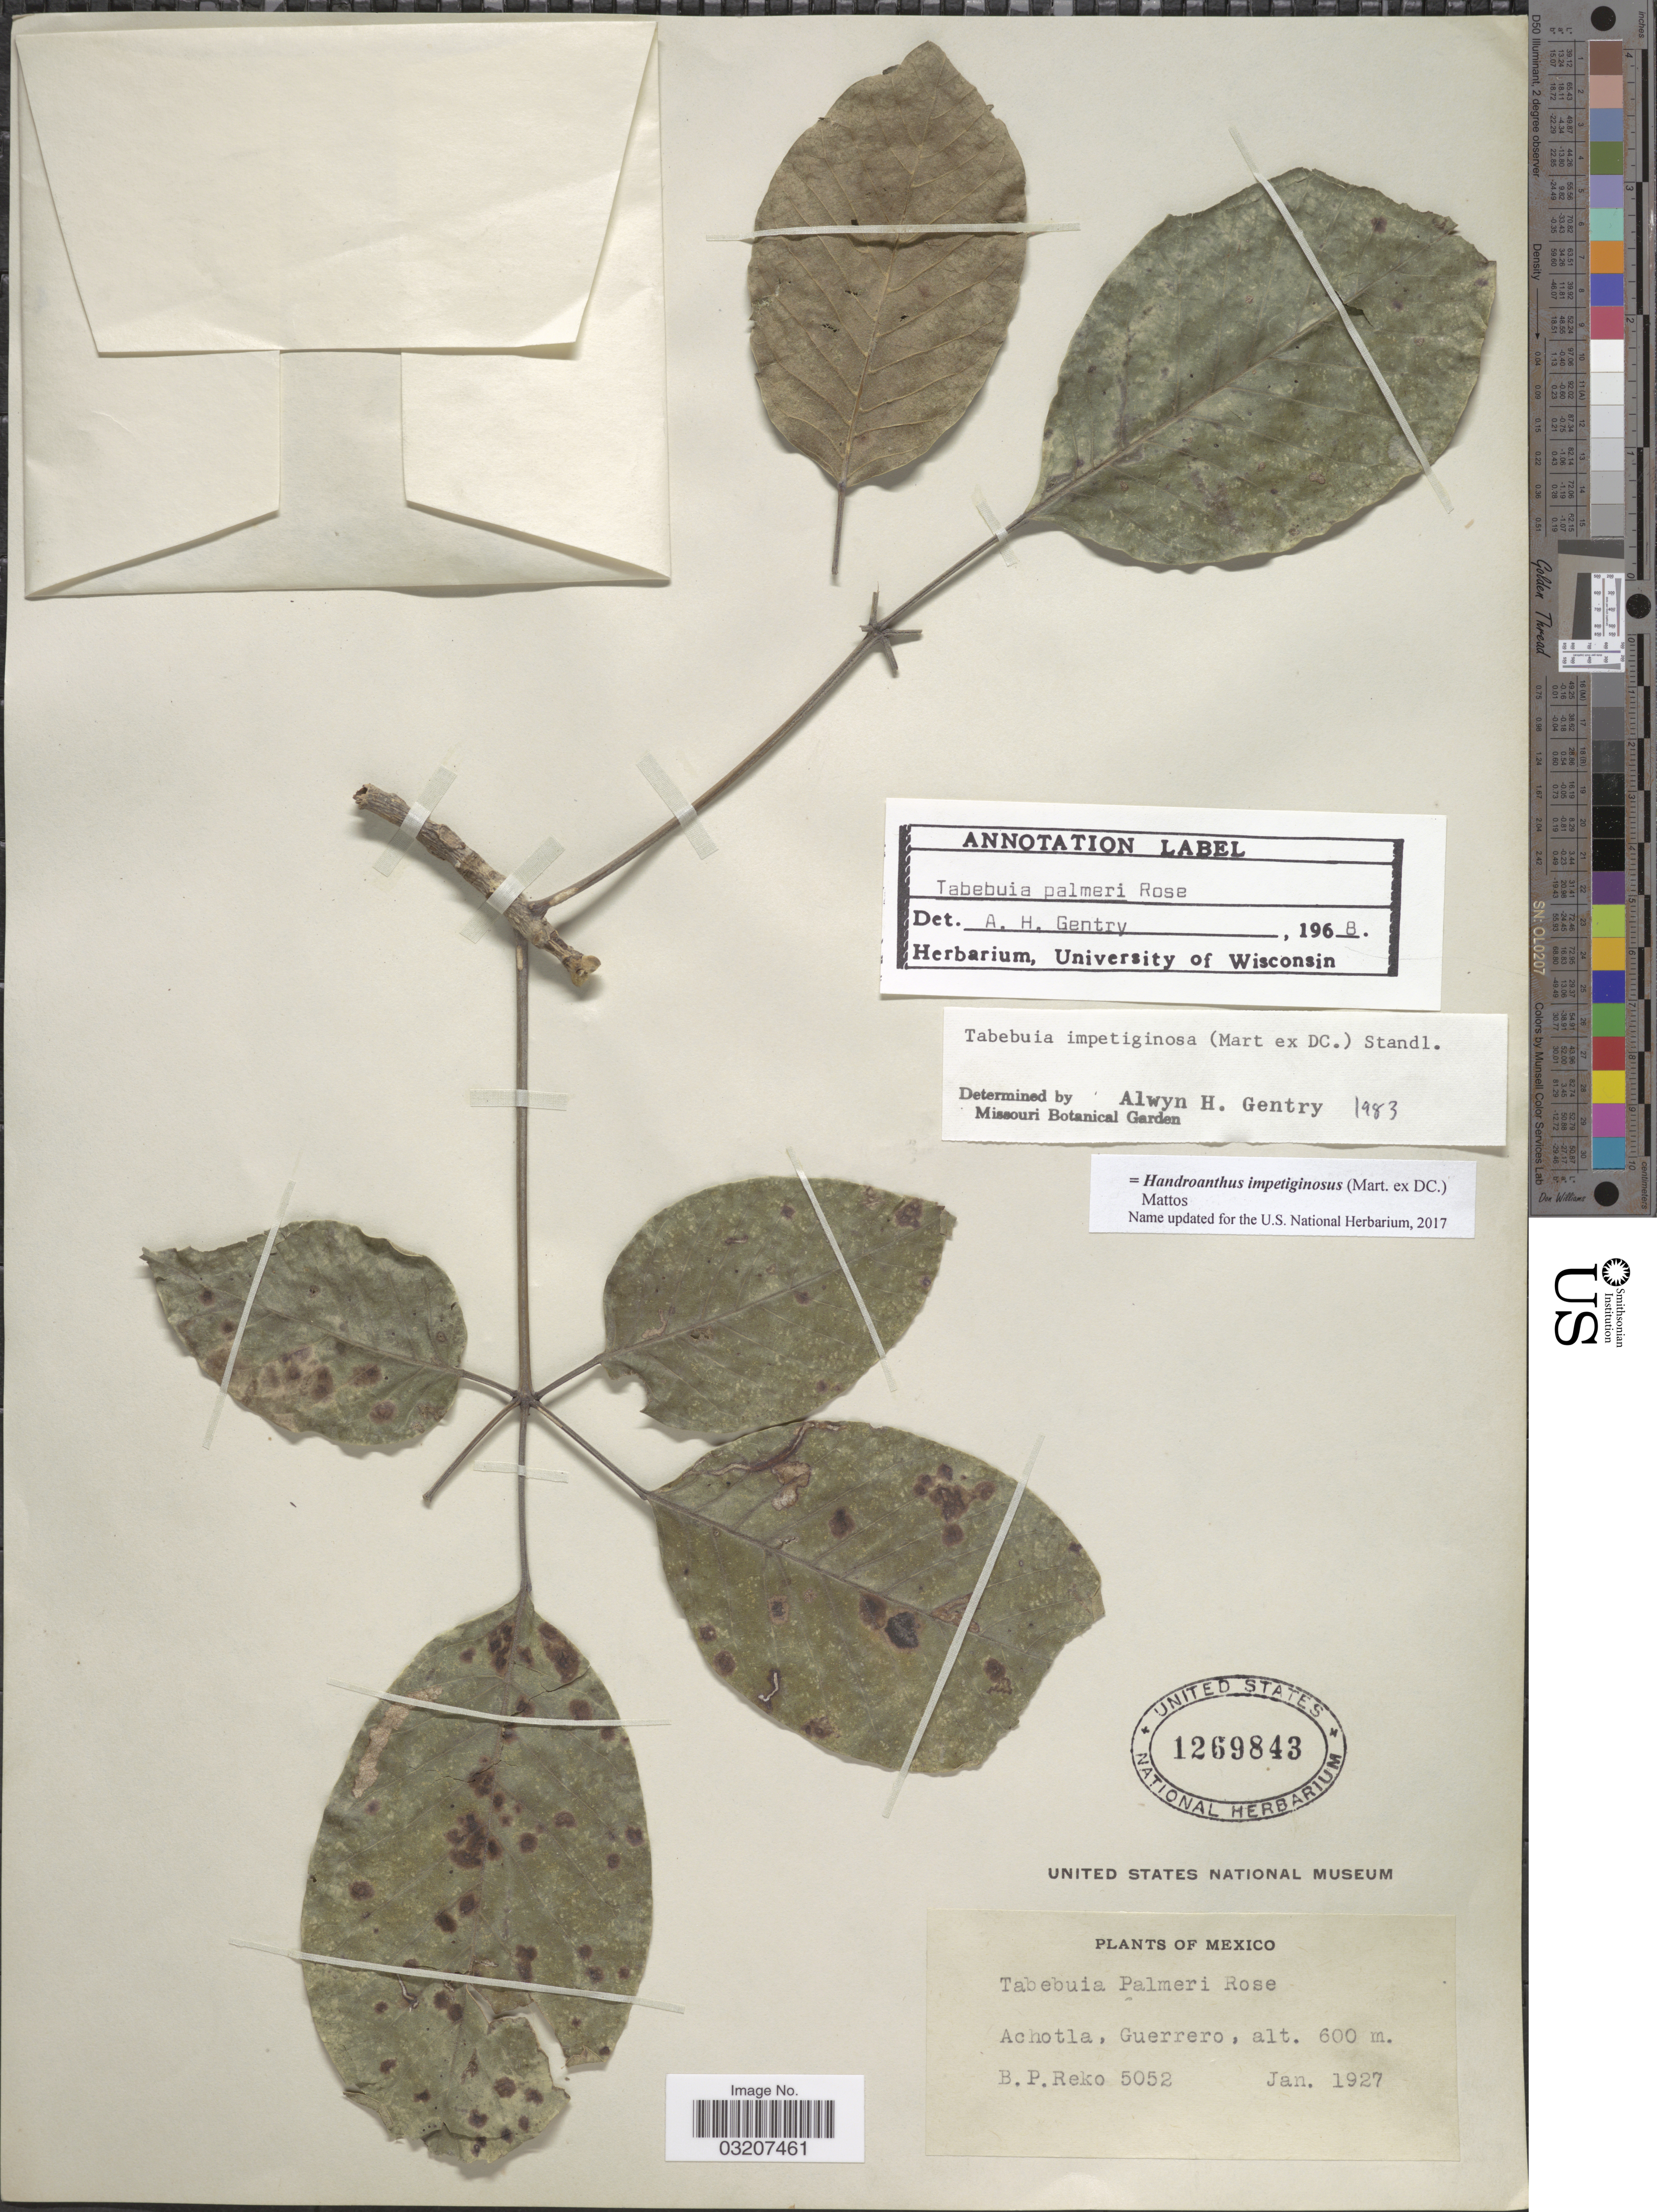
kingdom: Plantae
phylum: Tracheophyta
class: Magnoliopsida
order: Lamiales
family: Bignoniaceae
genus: Handroanthus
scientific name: Handroanthus impetiginosus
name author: (Mart. ex DC.) Mattos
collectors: B. P. Reko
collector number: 5052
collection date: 1927-01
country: Mexico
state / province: Guerrero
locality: Achotla.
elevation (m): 600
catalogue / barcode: US 1269843